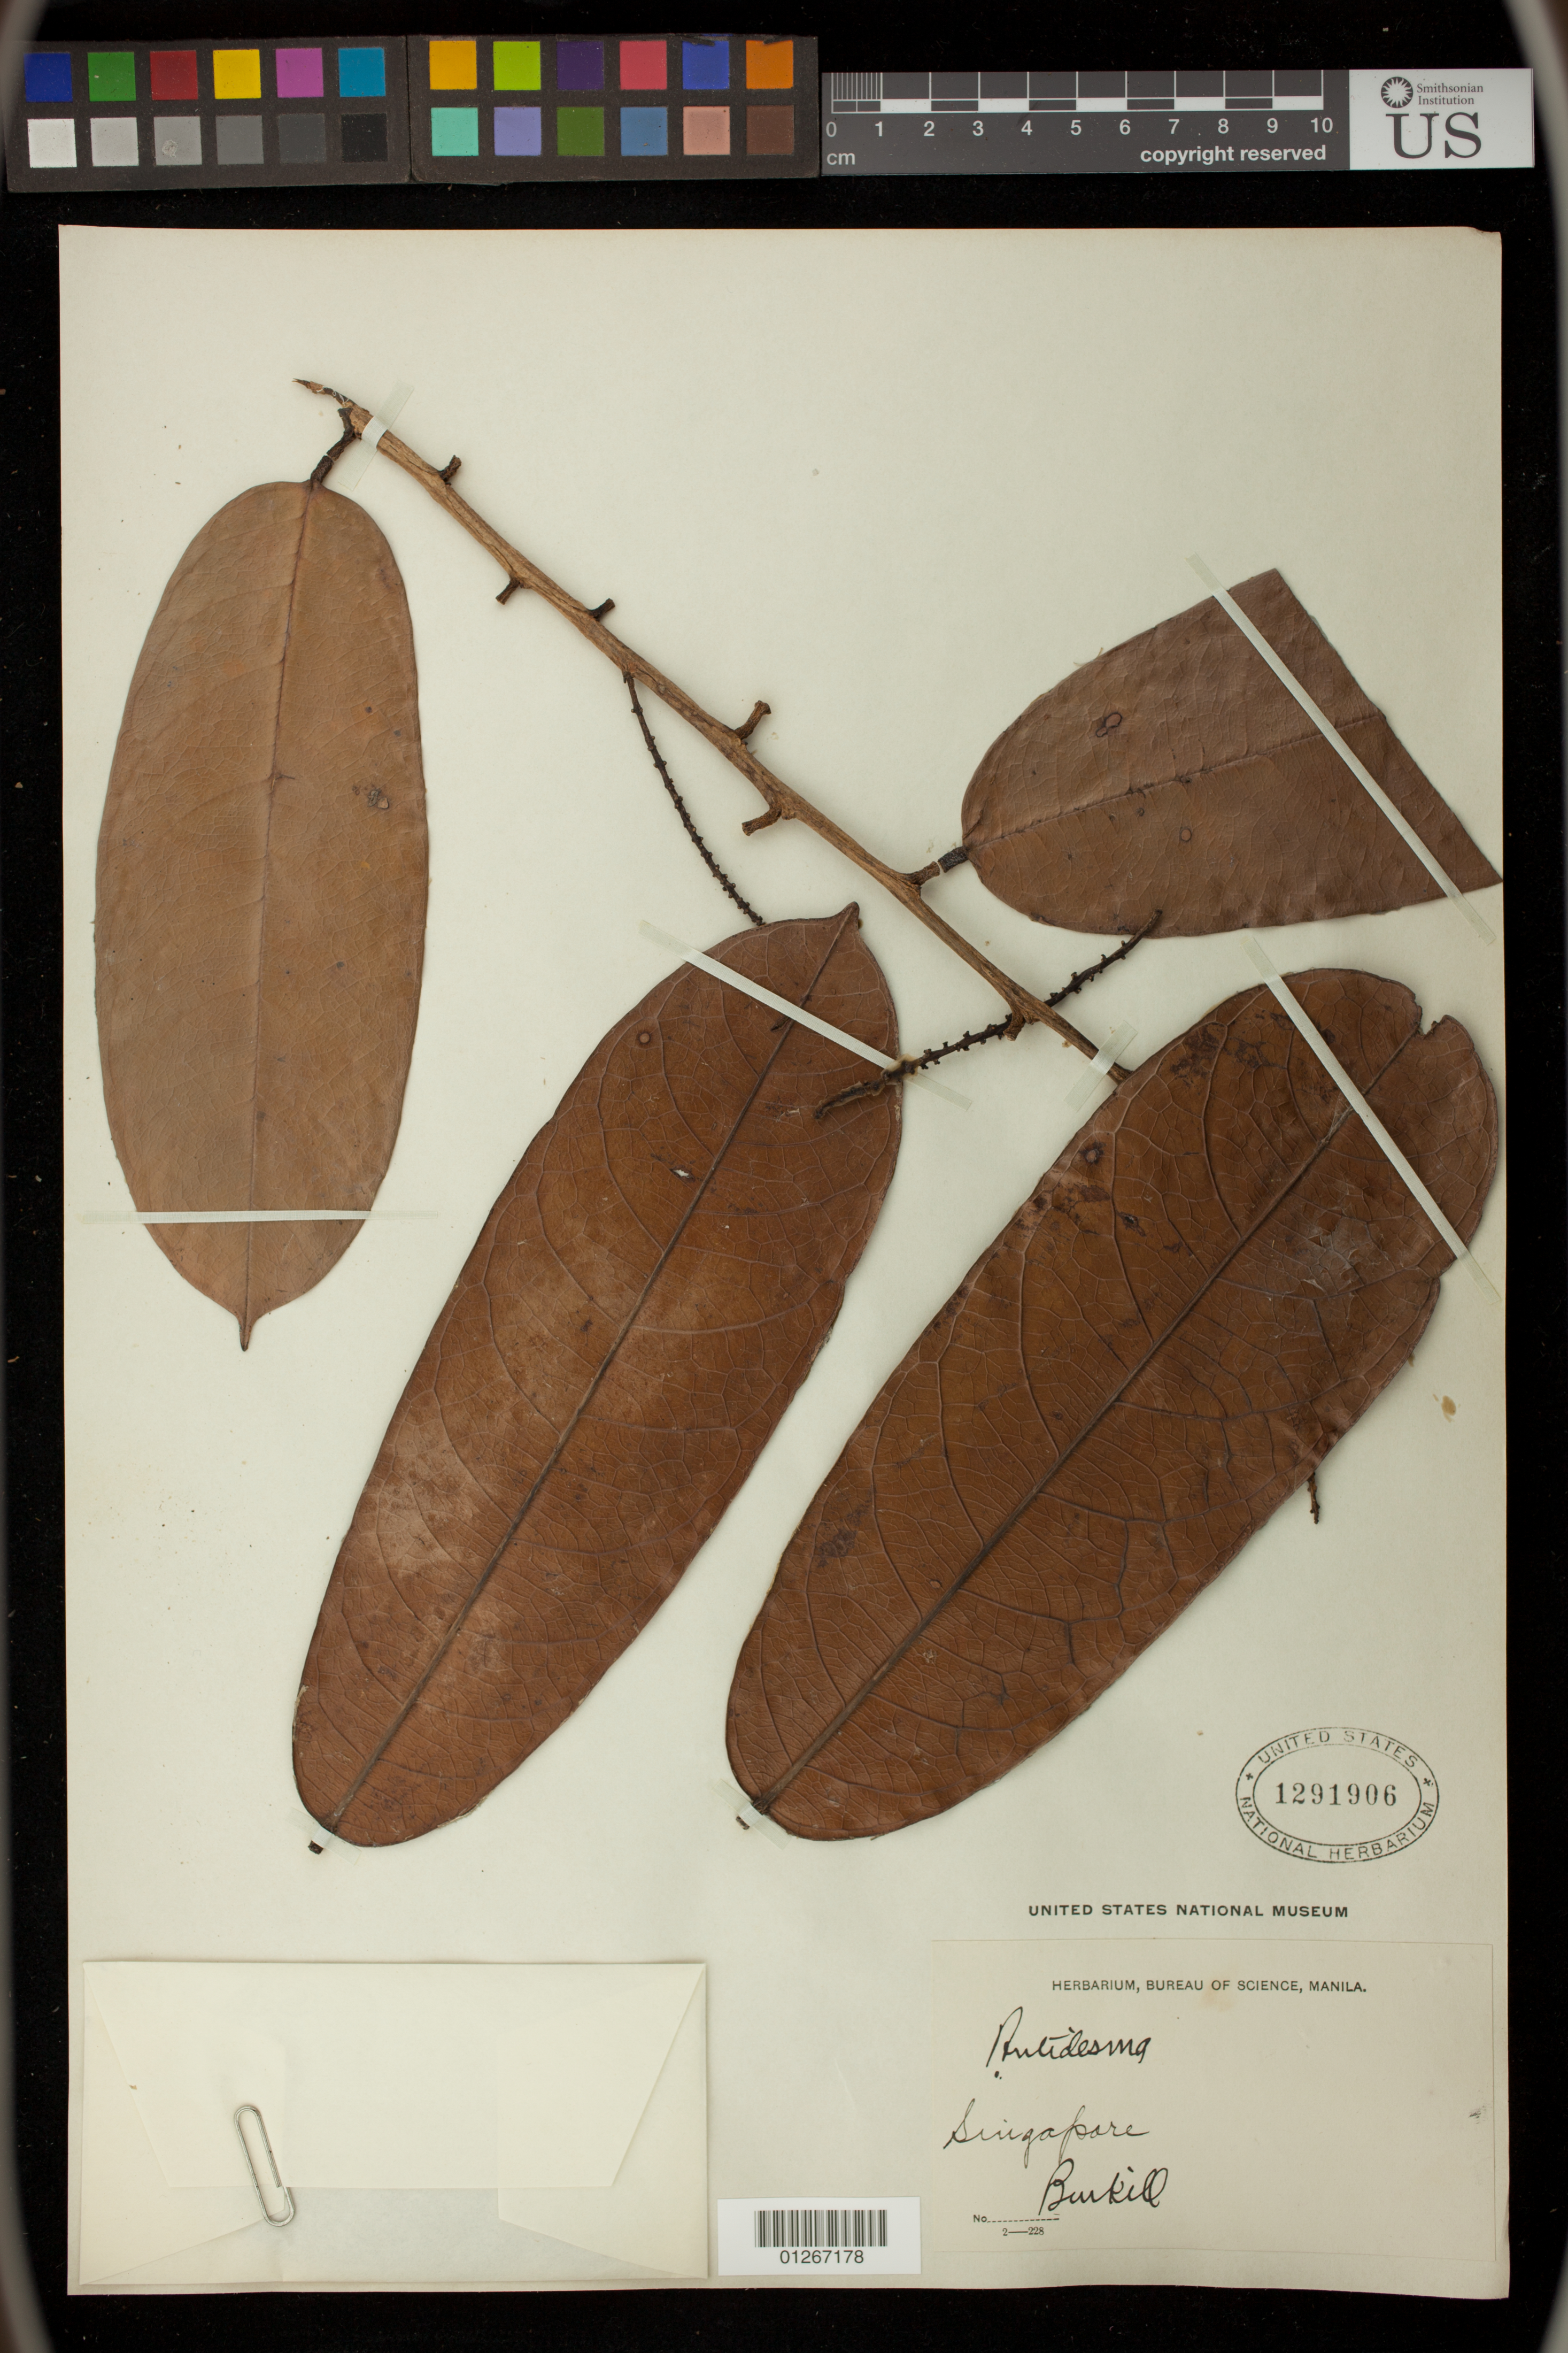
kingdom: Plantae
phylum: Tracheophyta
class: Magnoliopsida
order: Malpighiales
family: Phyllanthaceae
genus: Antidesma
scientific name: Antidesma sp.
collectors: J. Burkill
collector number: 2-228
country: Singapore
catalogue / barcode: US 1291906